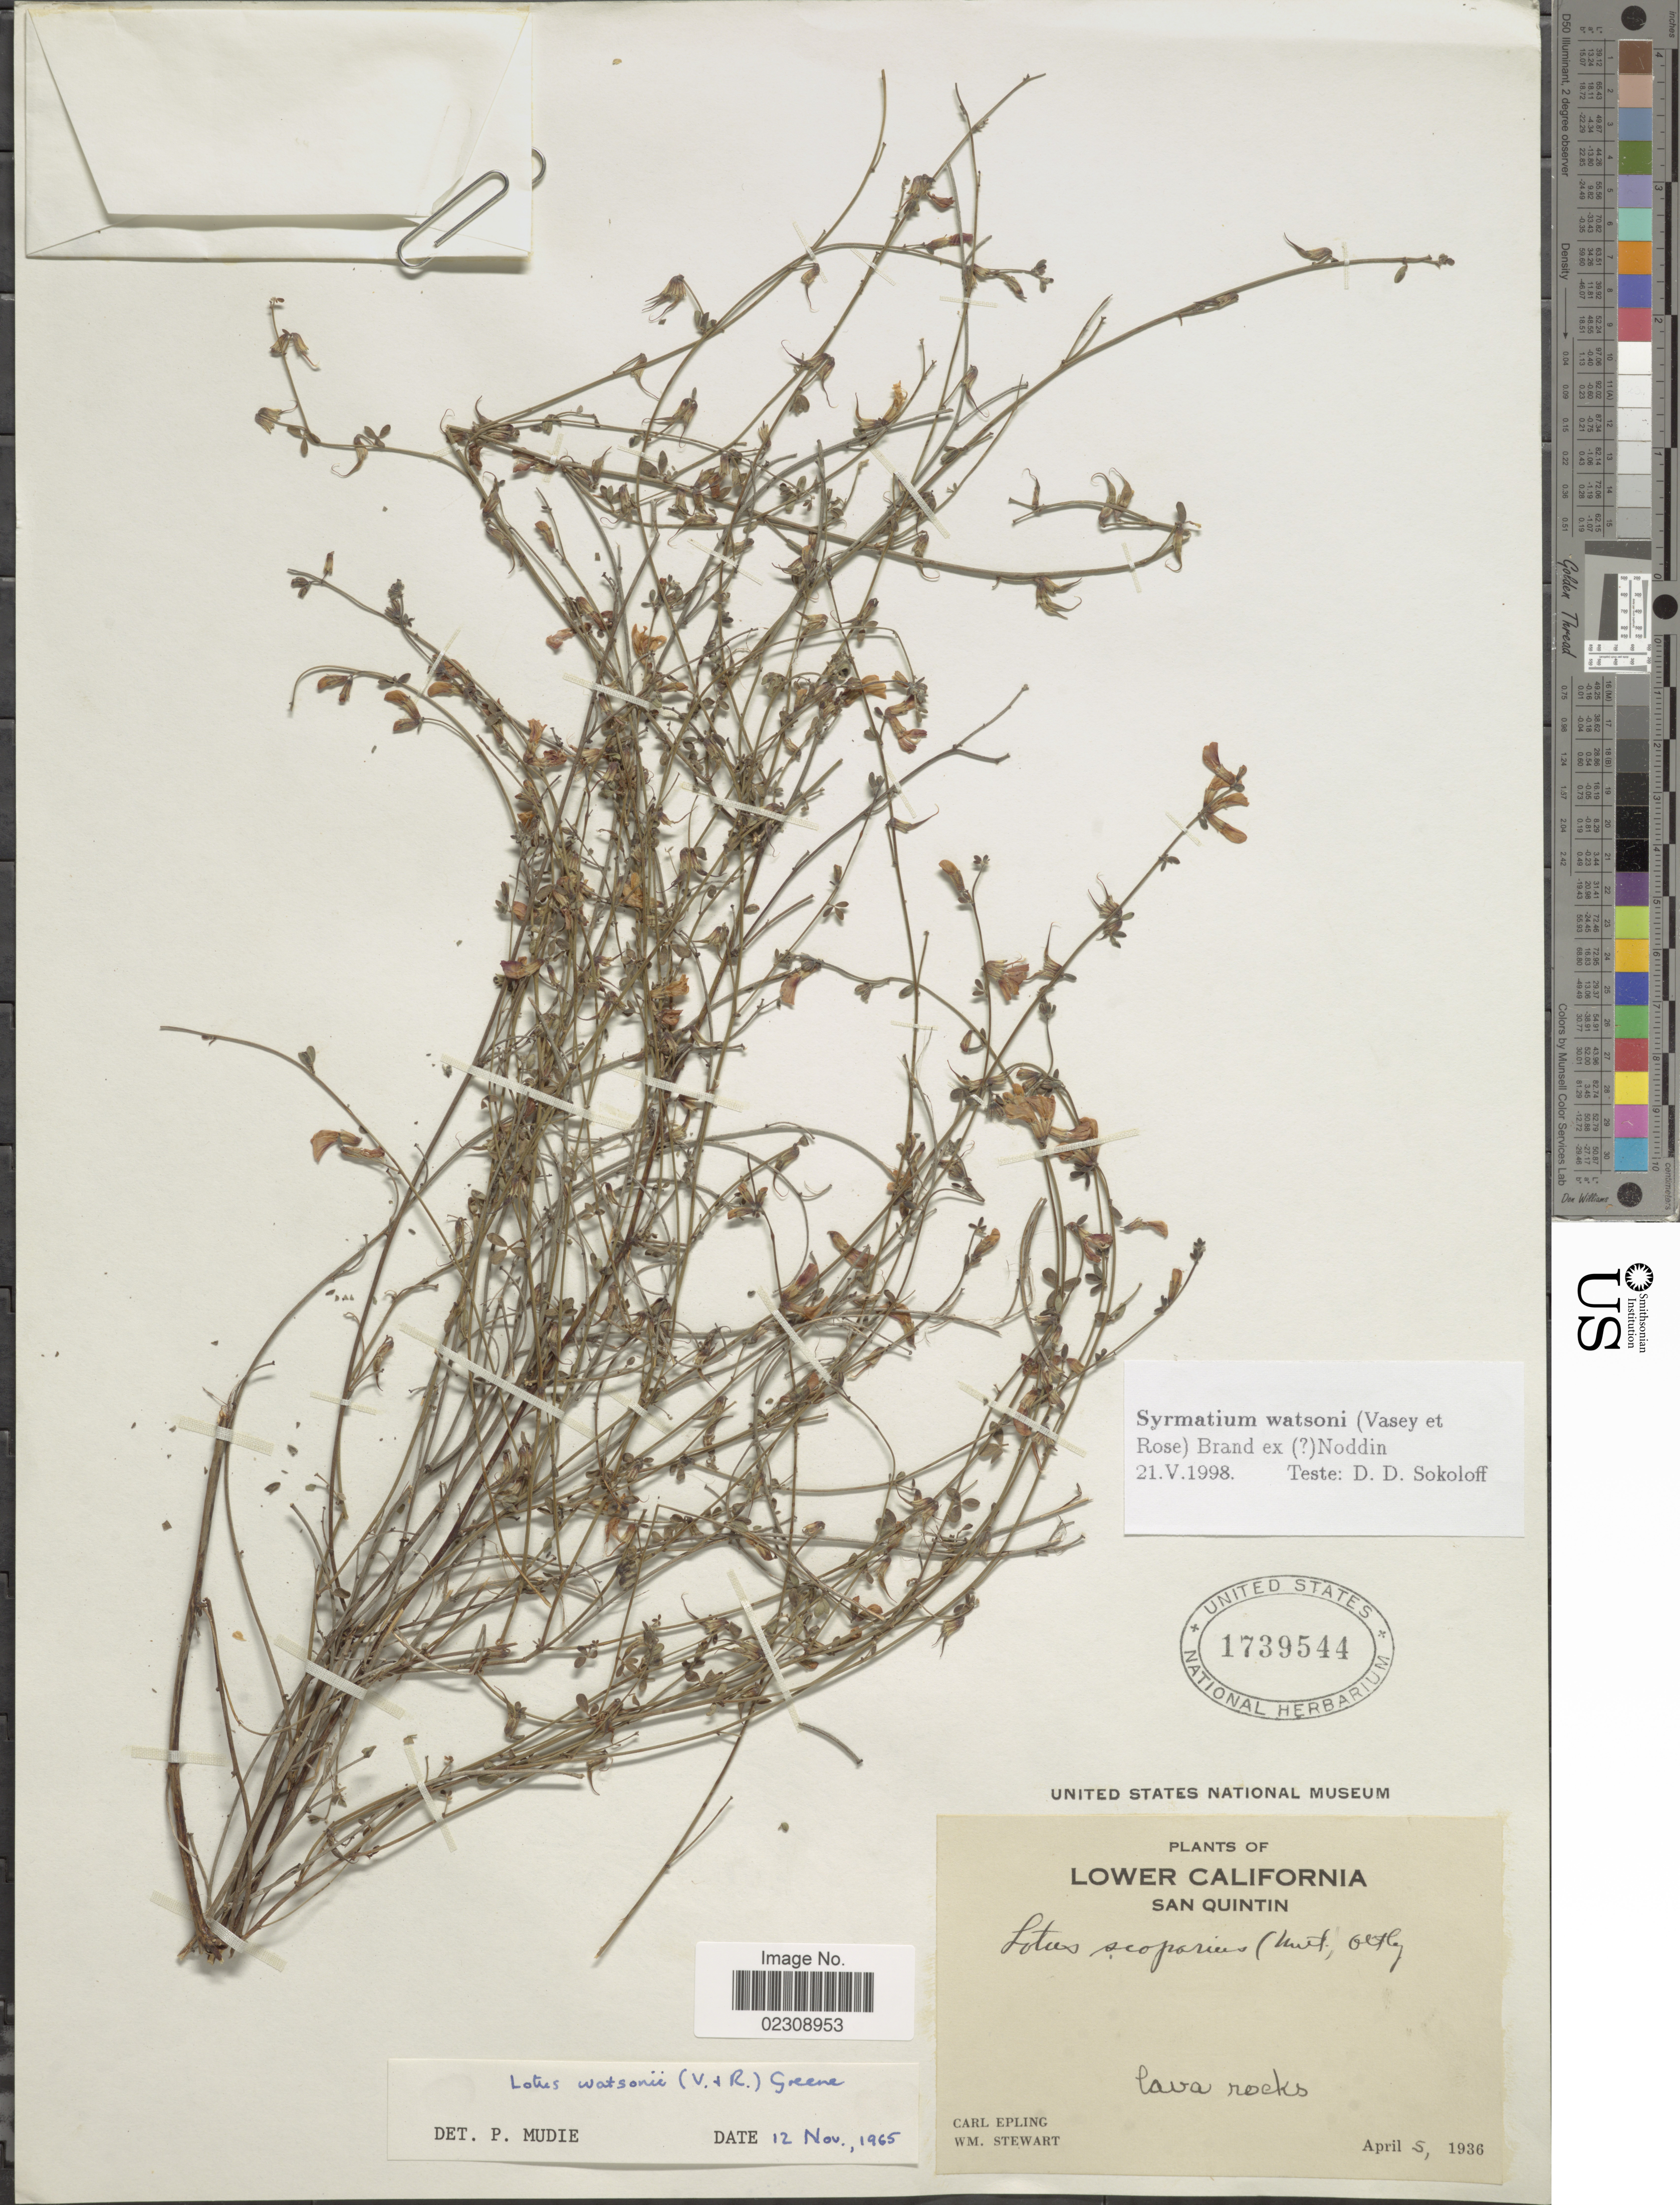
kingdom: Plantae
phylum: Tracheophyta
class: Magnoliopsida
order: Fabales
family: Fabaceae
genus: Syrmatium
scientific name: Syrmatium watsonii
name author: (Vasey & Rose) Brand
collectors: C. C. Epling & W. Stewart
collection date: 1936-04-05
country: Mexico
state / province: Baja California Norte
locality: Lower California. San Quintin.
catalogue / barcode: US 1739544